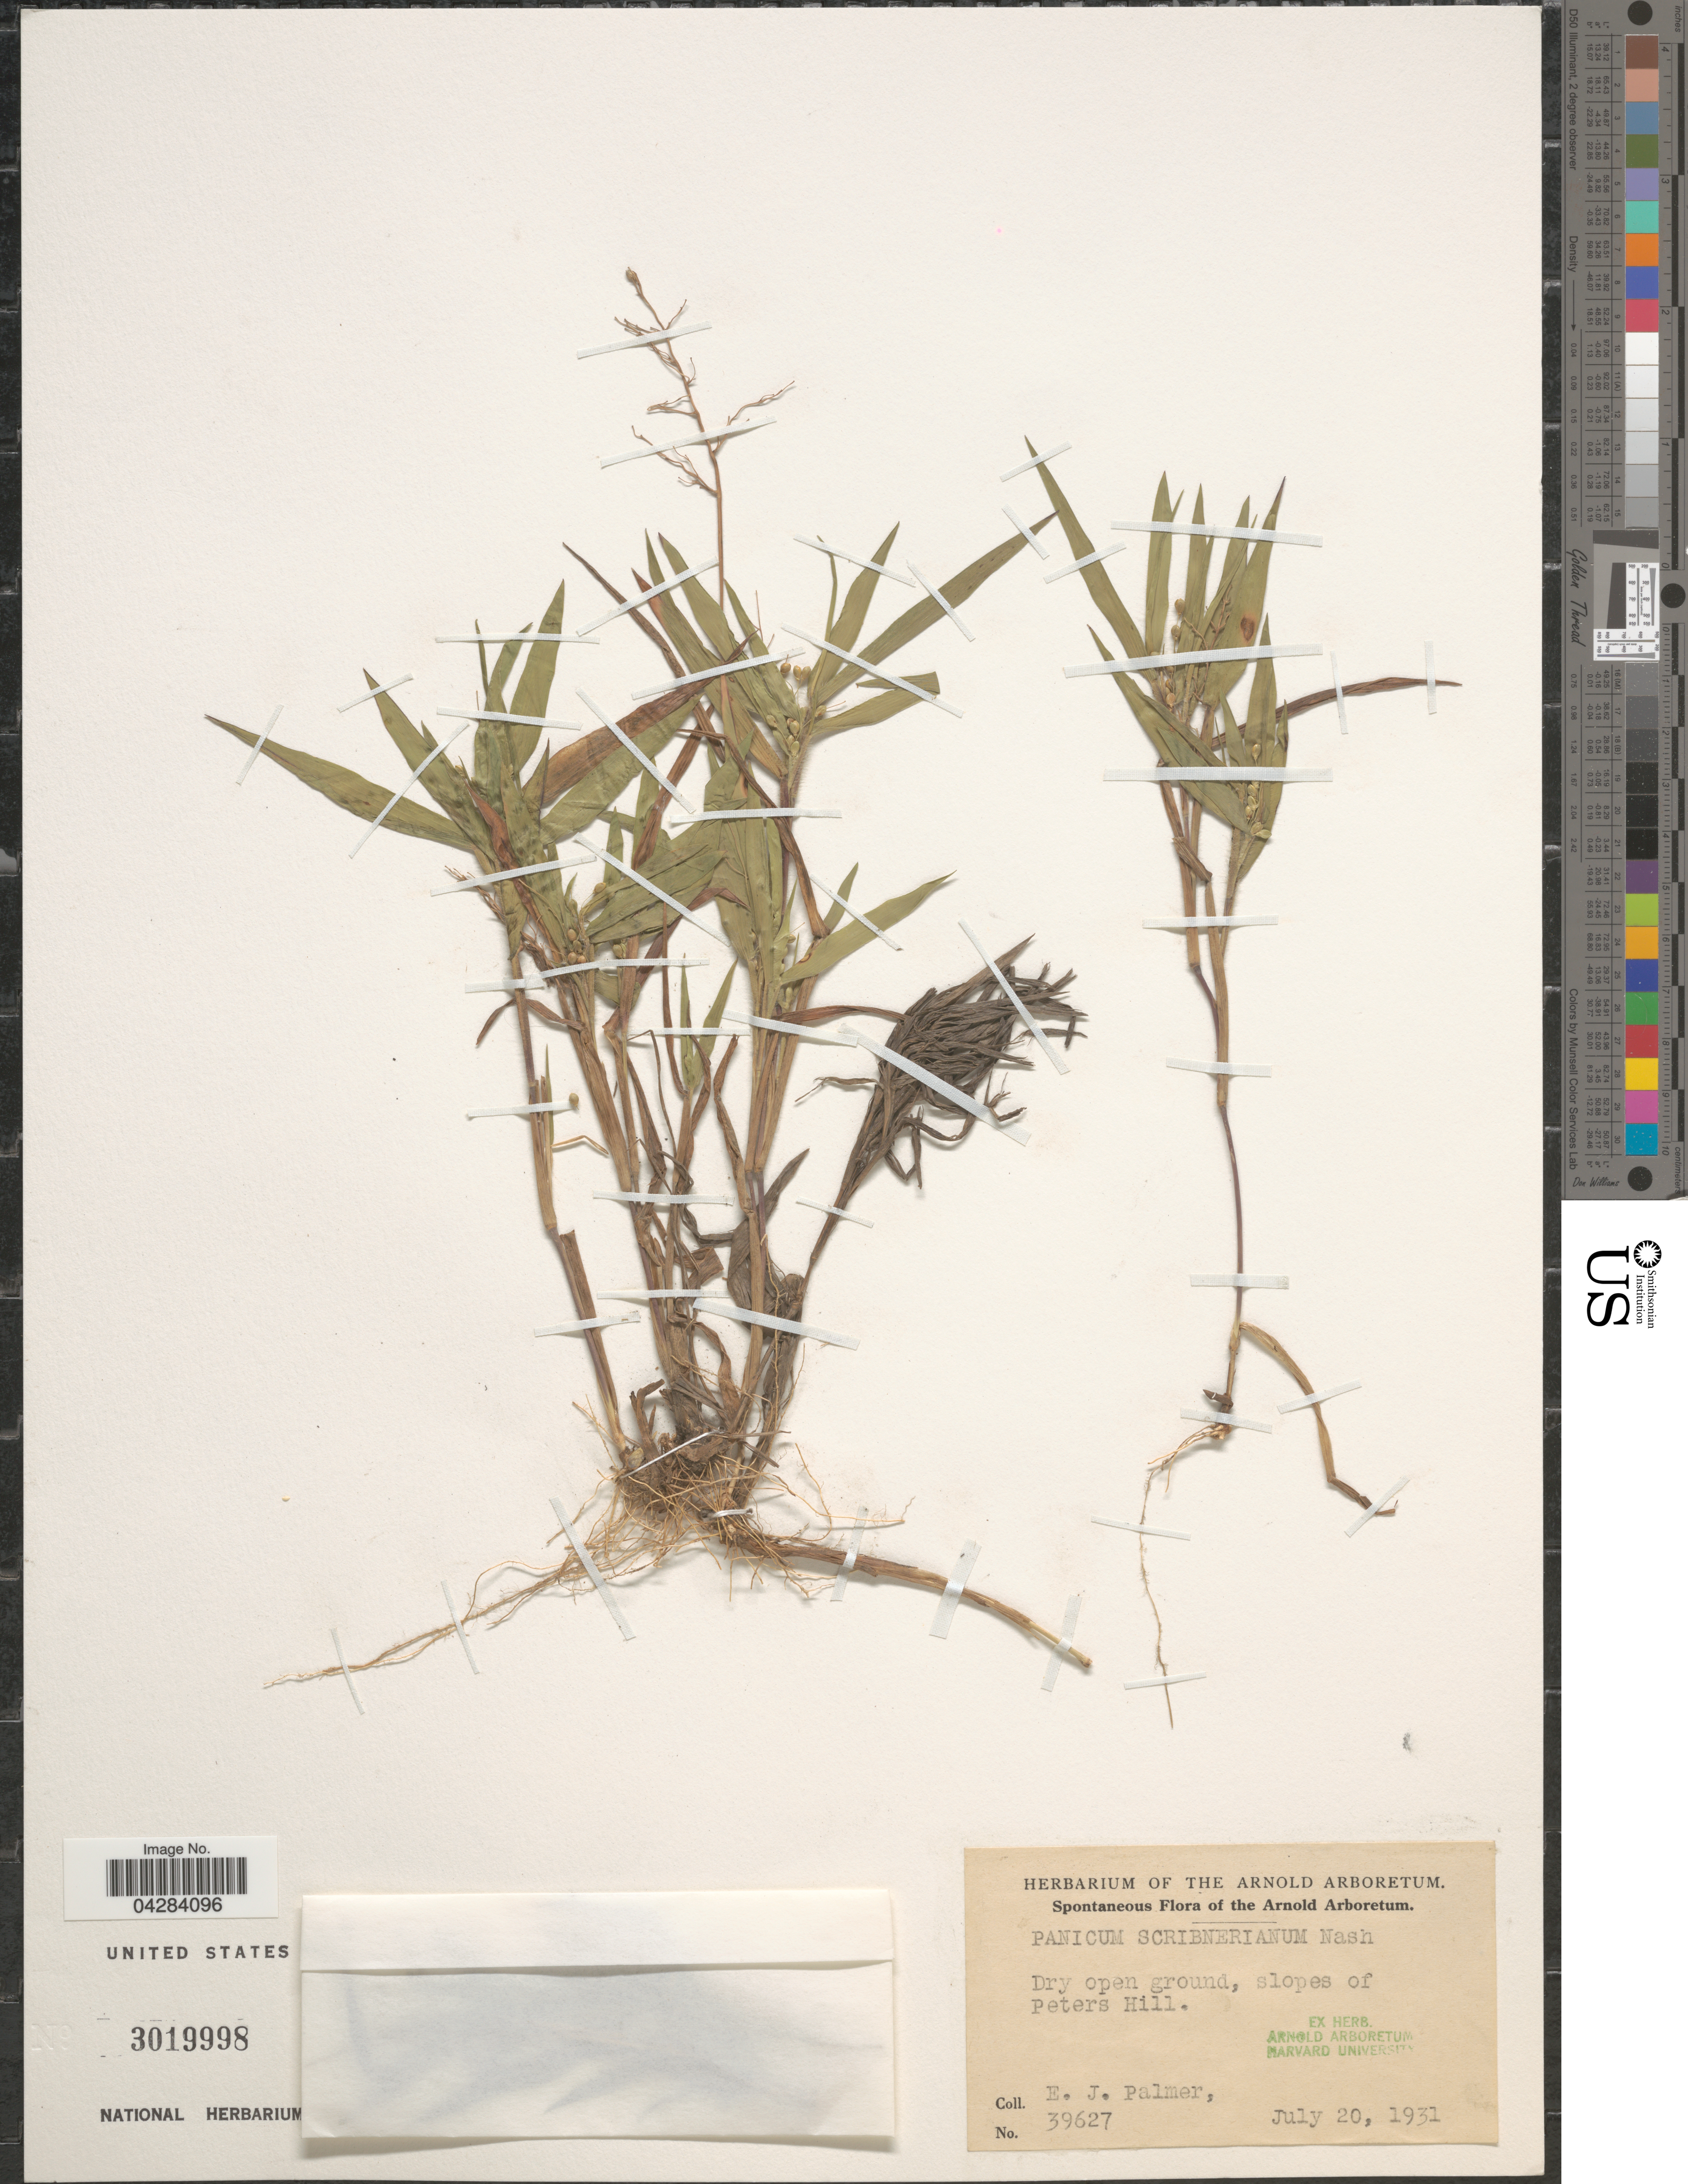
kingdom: Plantae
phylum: Tracheophyta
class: Liliopsida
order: Poales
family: Poaceae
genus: Dichanthelium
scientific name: Dichanthelium oligosanthes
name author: (Schult.) Gould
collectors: E. J. Palmer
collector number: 39627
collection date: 1931-07-20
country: United States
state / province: Massachusetts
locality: The Arnold Arboretum. Dry open ground, slopes of Peters Hill.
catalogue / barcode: US 3019998